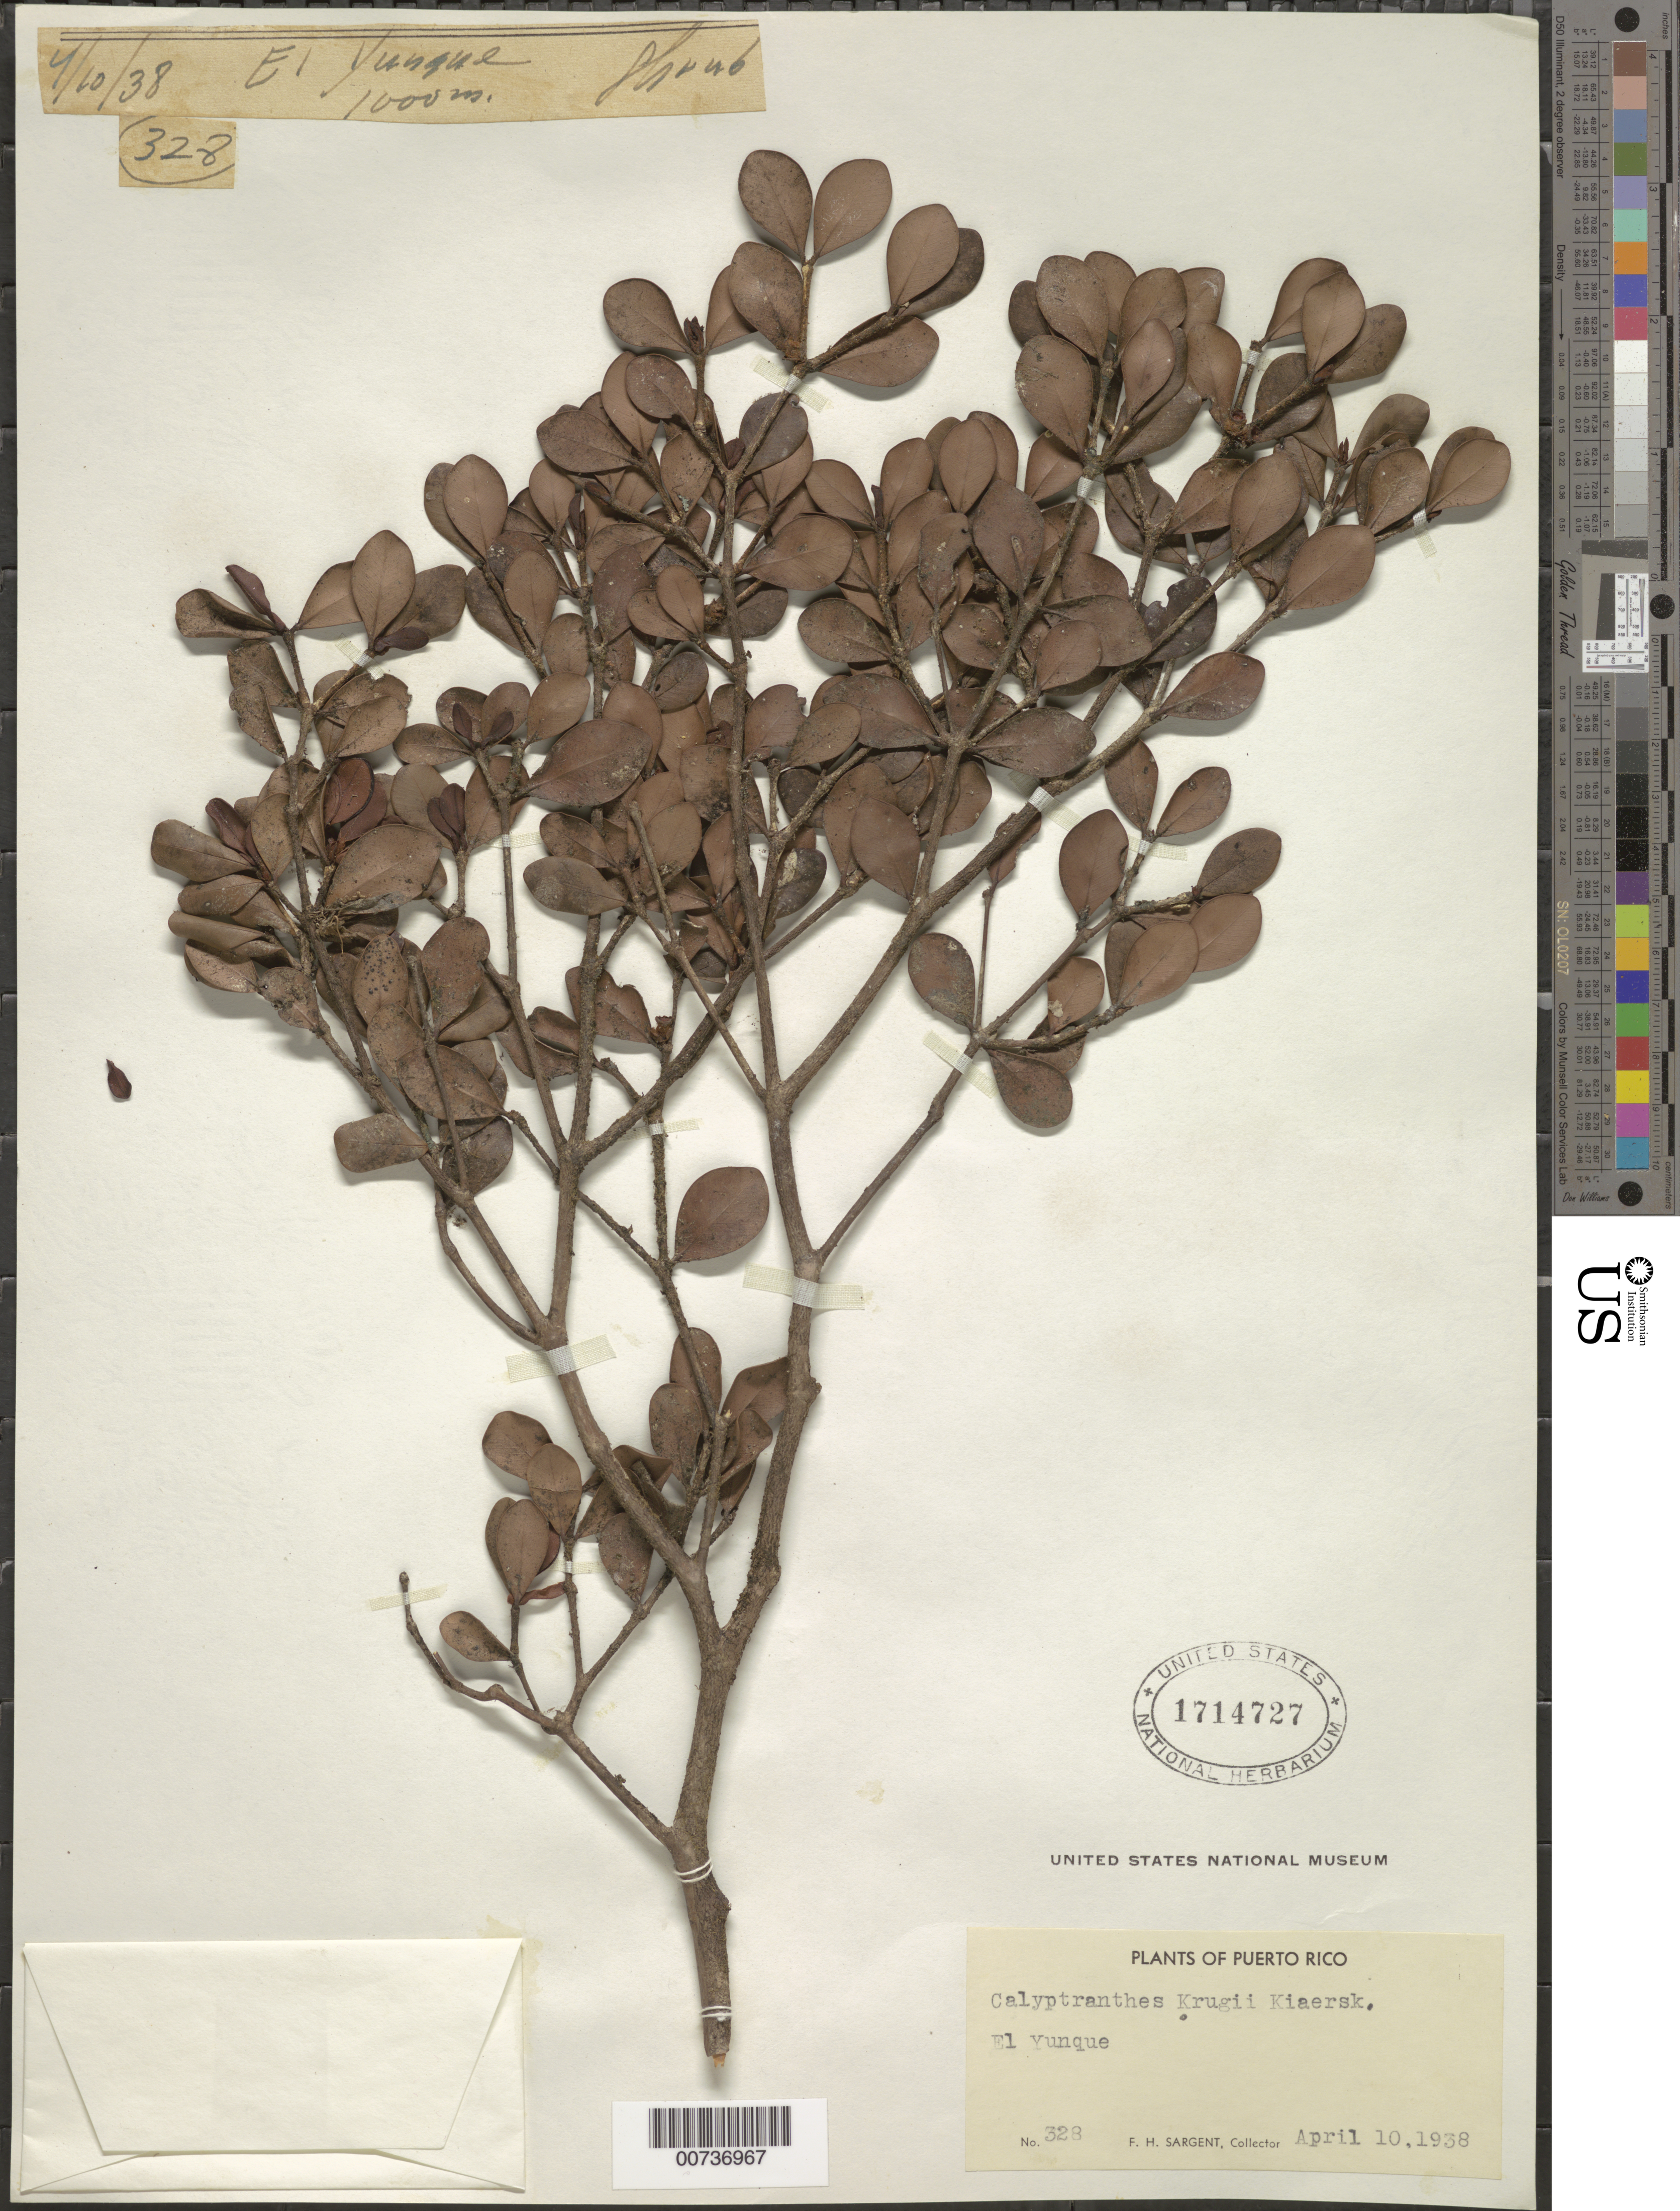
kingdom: Plantae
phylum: Tracheophyta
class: Magnoliopsida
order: Myrtales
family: Myrtaceae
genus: Myrcia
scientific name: Myrcia krugii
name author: (Kiaersk.) E. Lucas & Acev.-Rodr.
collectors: F. H. Sargent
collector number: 328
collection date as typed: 10 Apr 1938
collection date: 1938-04-10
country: Puerto Rico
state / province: Río Grande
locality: El Yunque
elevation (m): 1000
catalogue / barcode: US 1714727